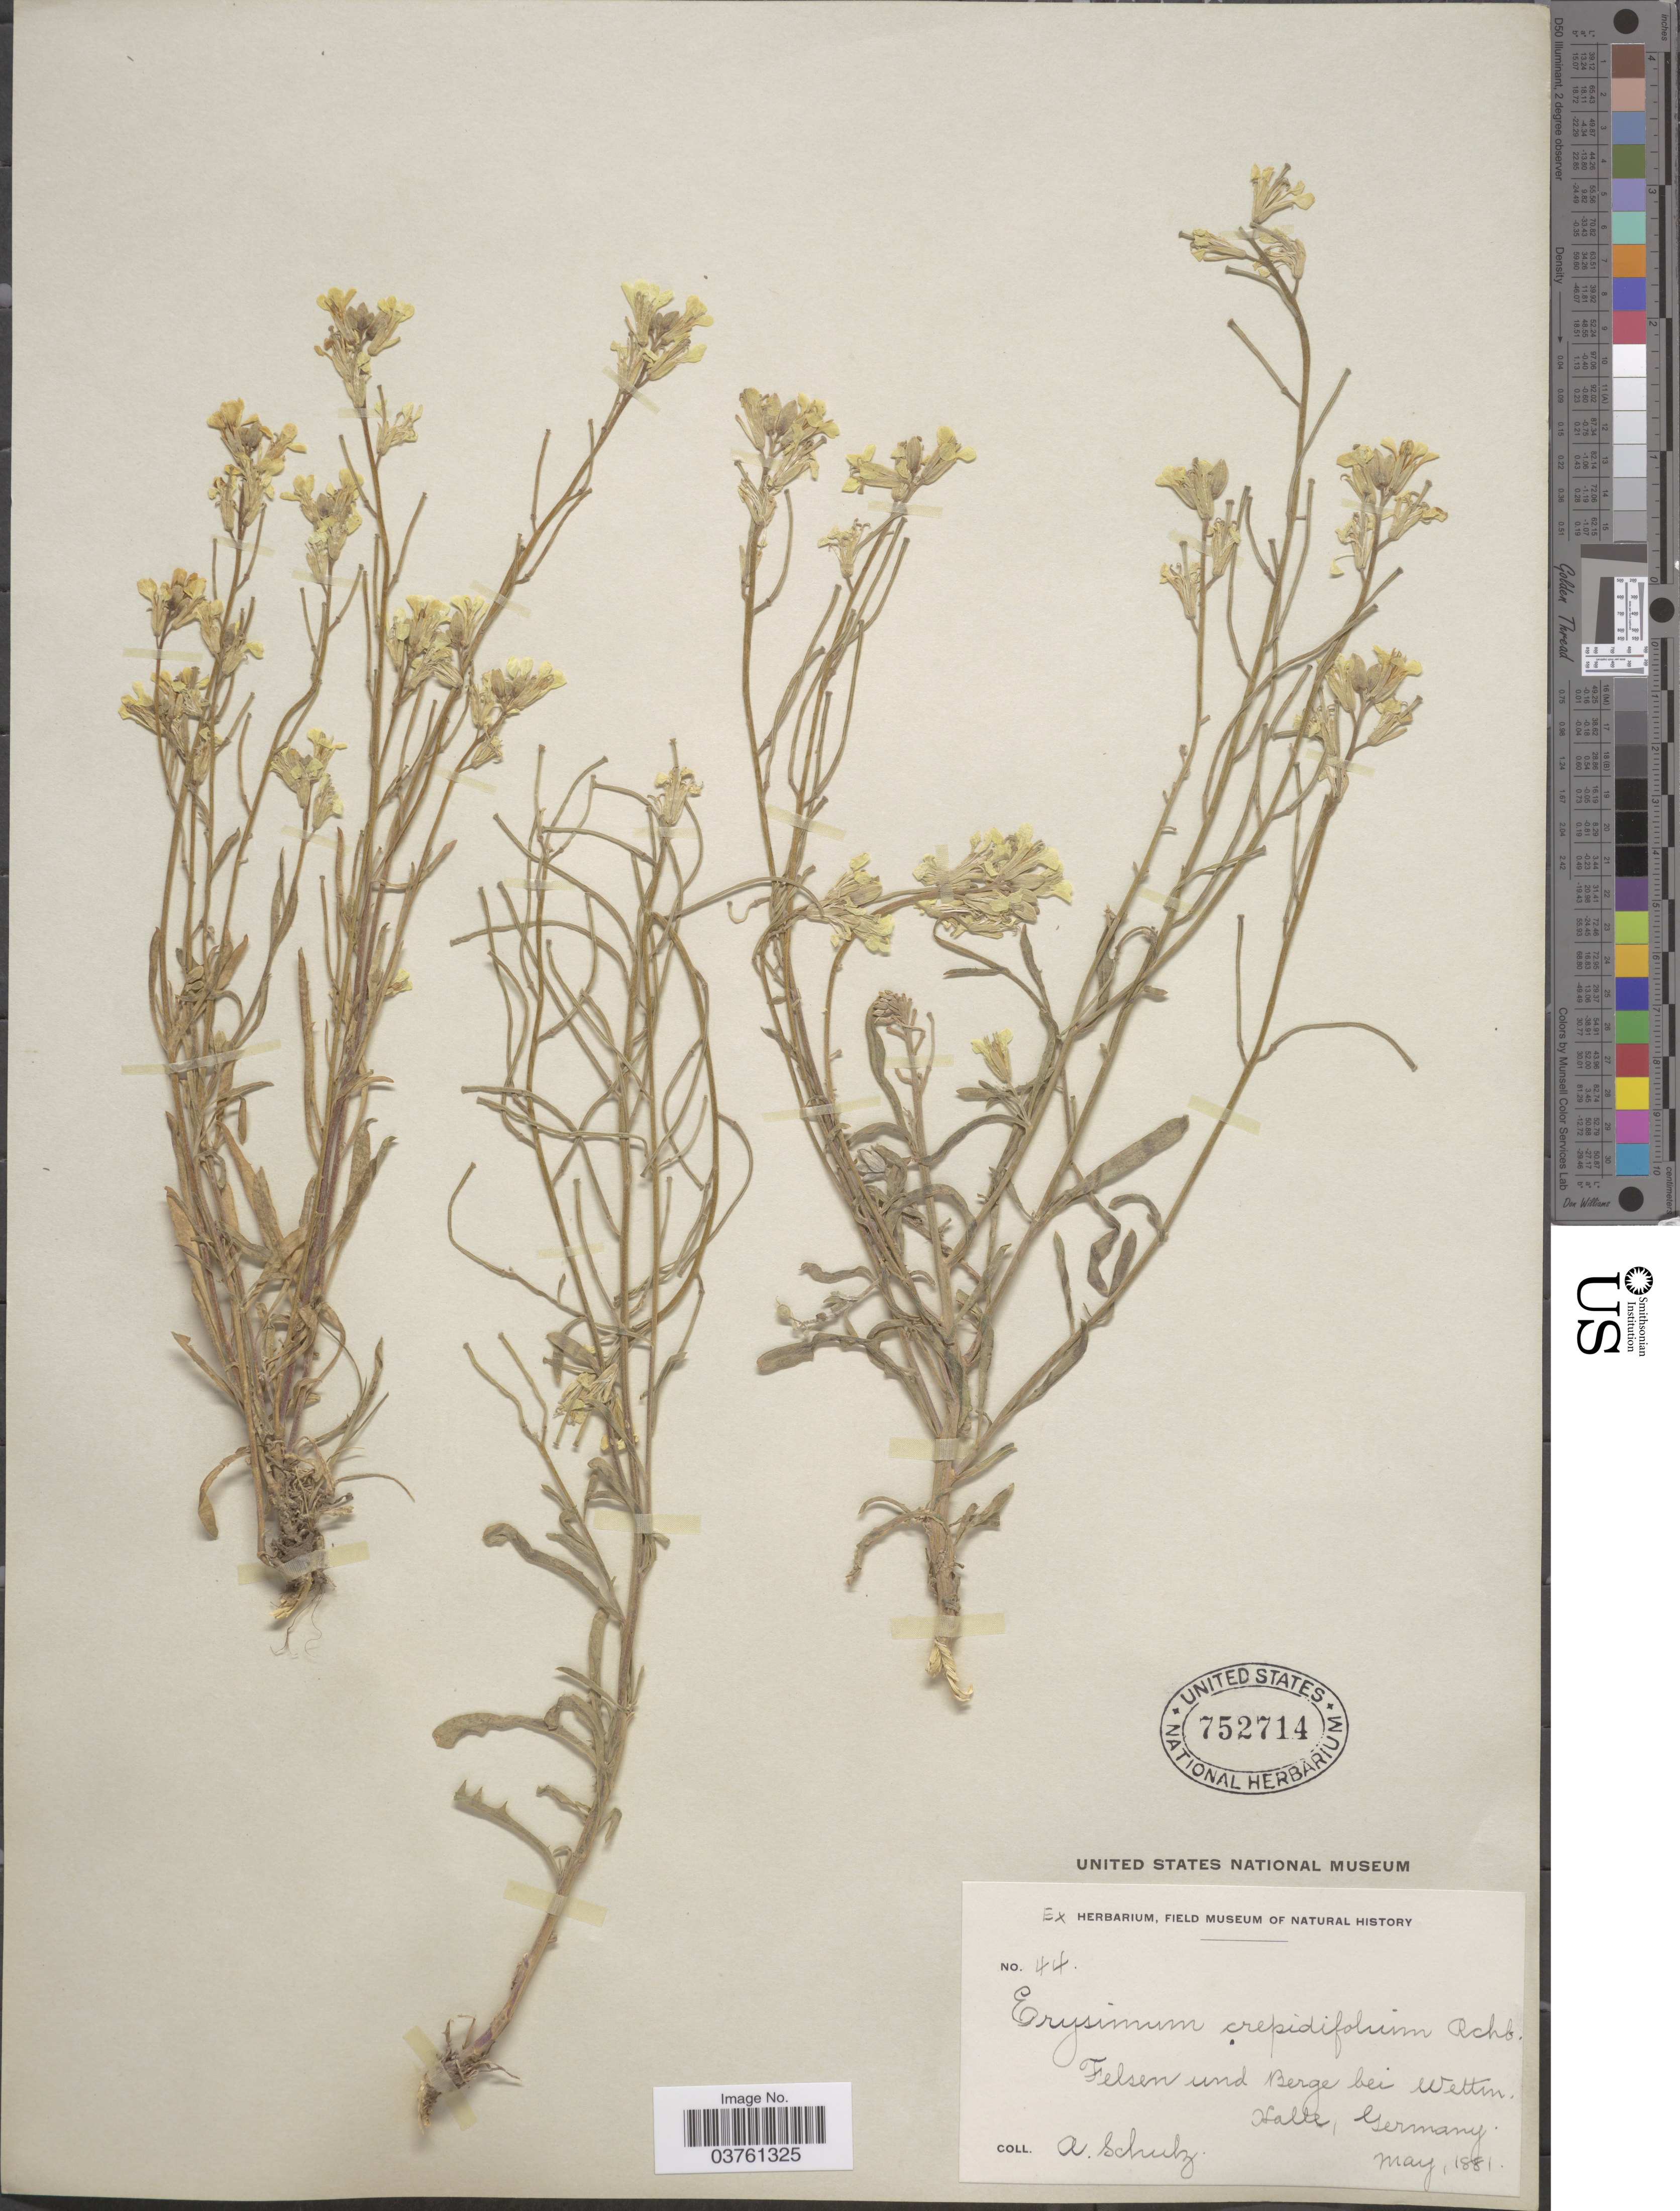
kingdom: Plantae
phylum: Tracheophyta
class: Magnoliopsida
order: Brassicales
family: Brassicaceae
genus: Erysimum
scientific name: Erysimum crepidifolium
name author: Rchb.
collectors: A. Schulz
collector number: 44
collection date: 1881-05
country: Germany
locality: Felsen und Berge bei Wettin, Halle.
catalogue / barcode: US 752714